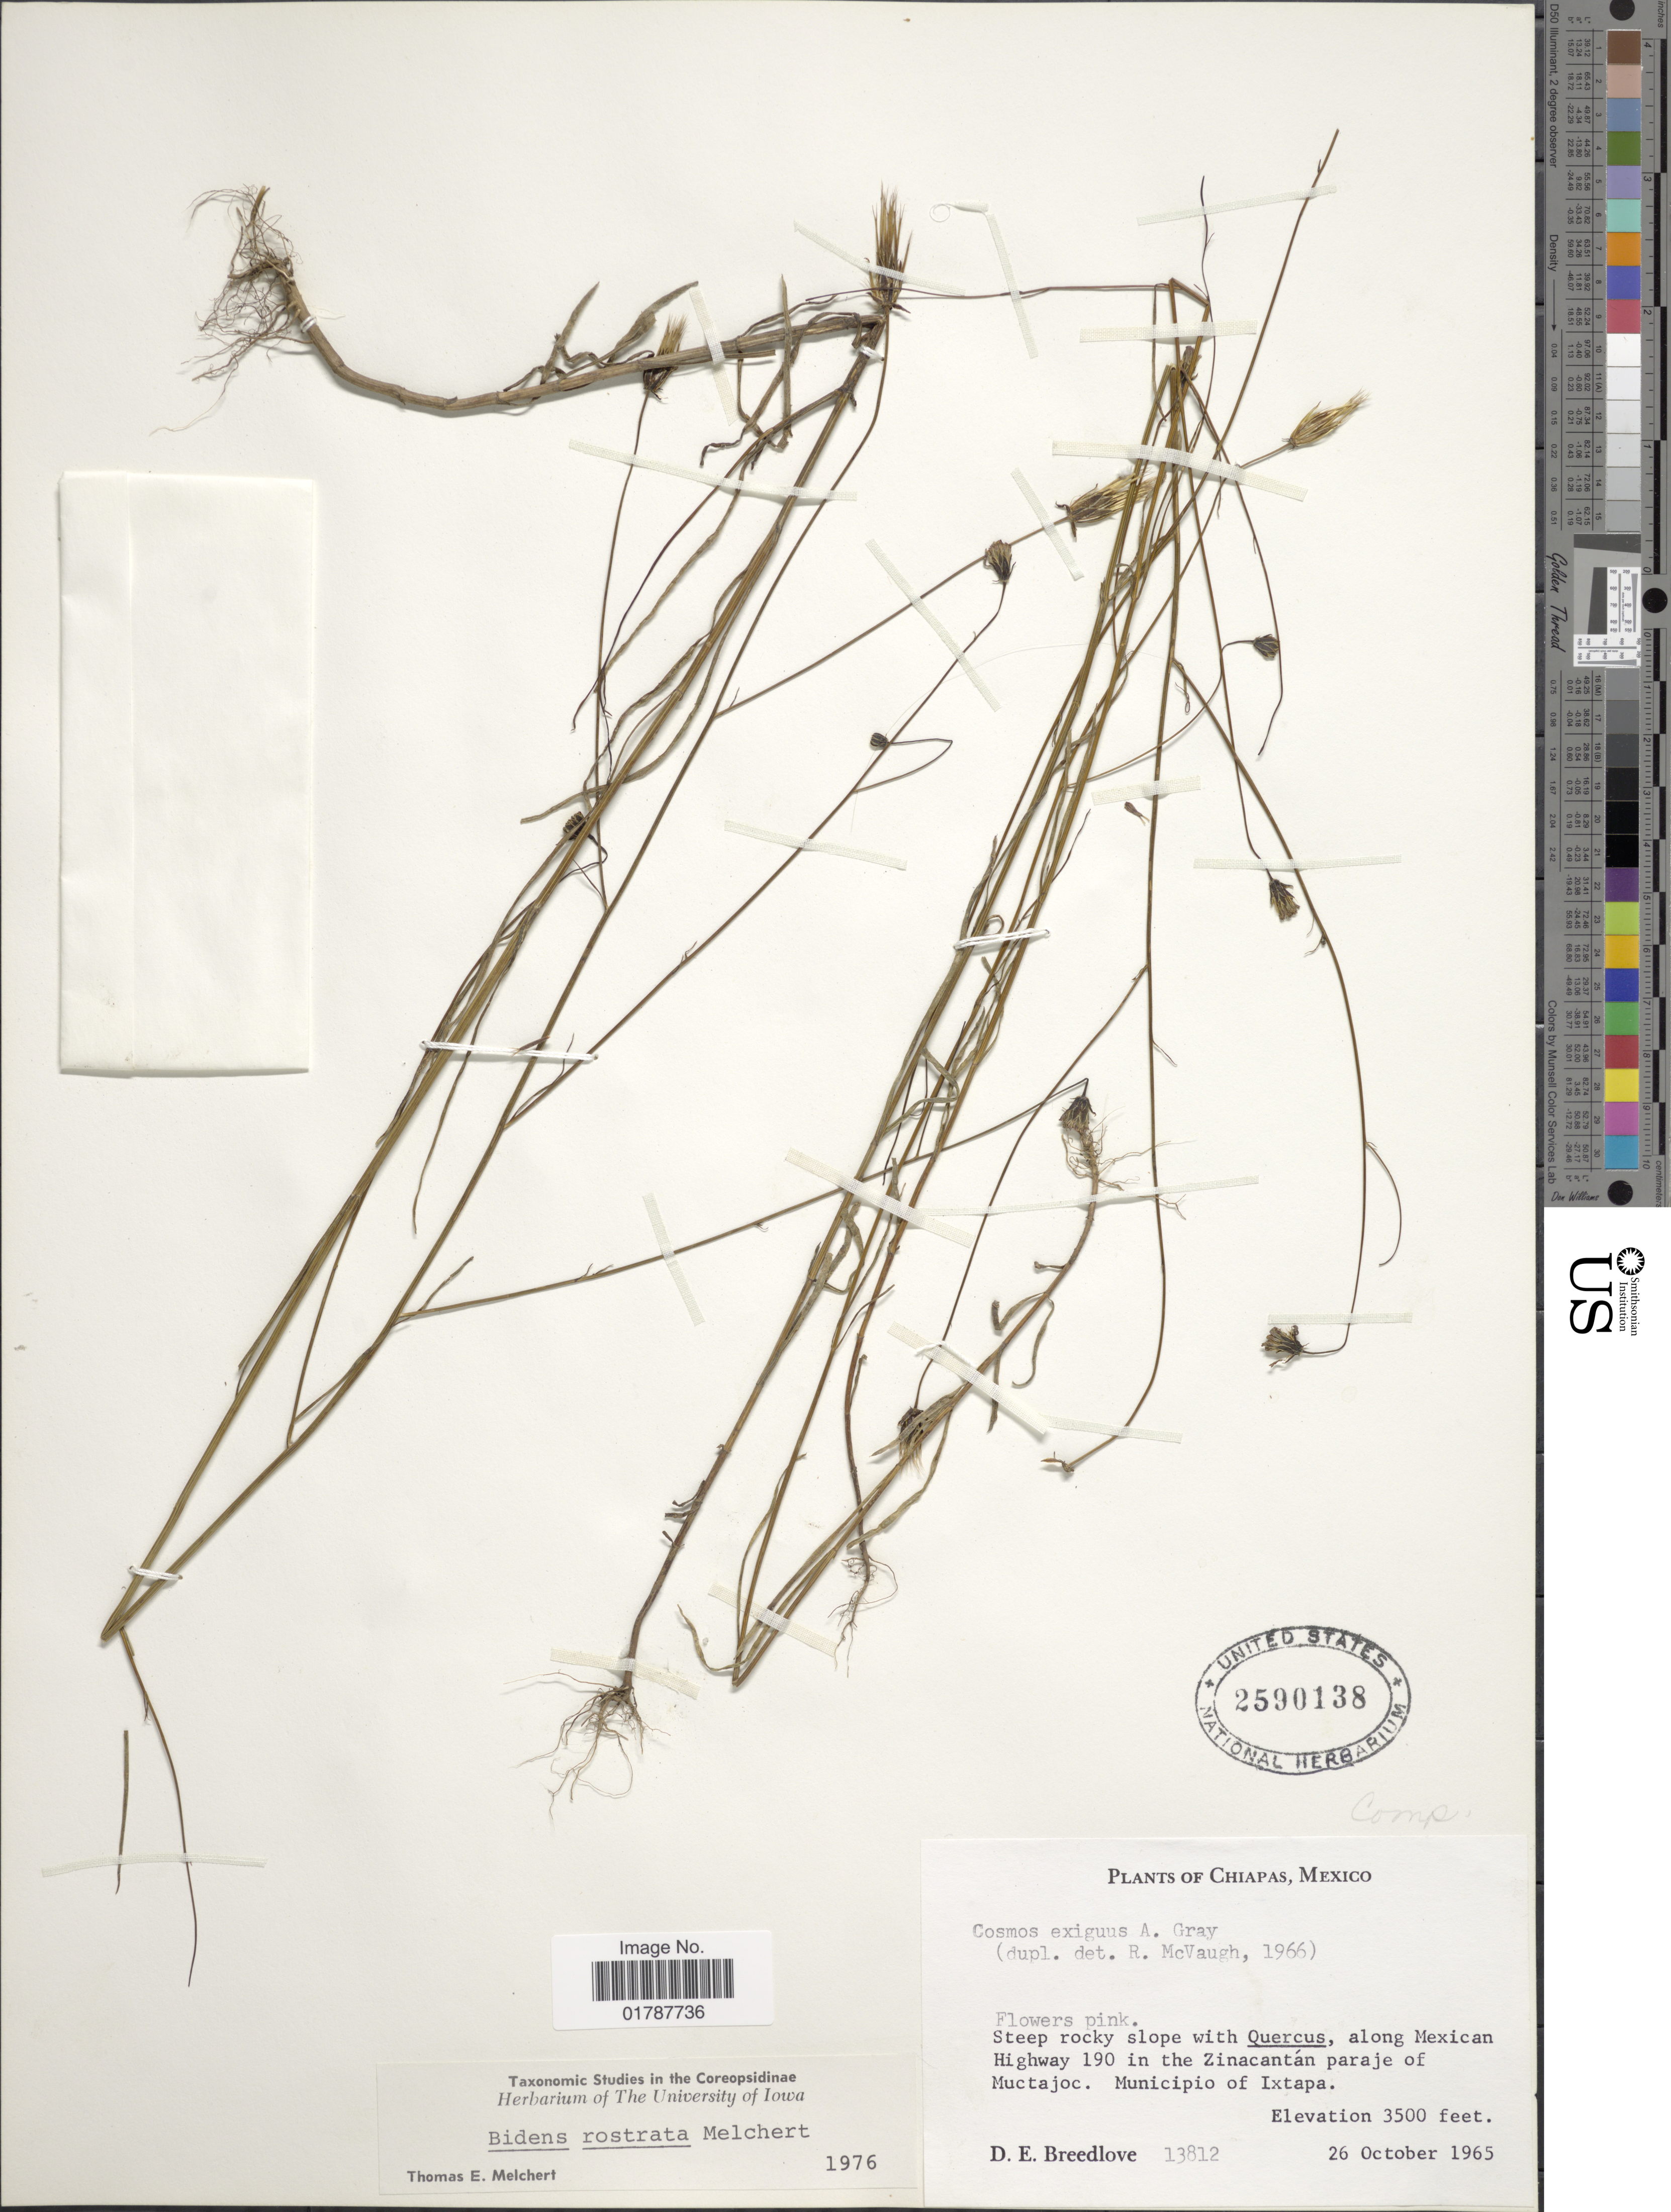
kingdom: Plantae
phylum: Tracheophyta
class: Magnoliopsida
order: Asterales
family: Asteraceae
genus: Bidens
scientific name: Bidens rostrata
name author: Melchert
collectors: D. E. Breedlove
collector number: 13812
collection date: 1965-10-26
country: Mexico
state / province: Chiapas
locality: Along Mexican Highway 190 in the Zinacantan paraje of Muctajoc, Municipio of Ixtapa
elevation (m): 1067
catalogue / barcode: US 2590138